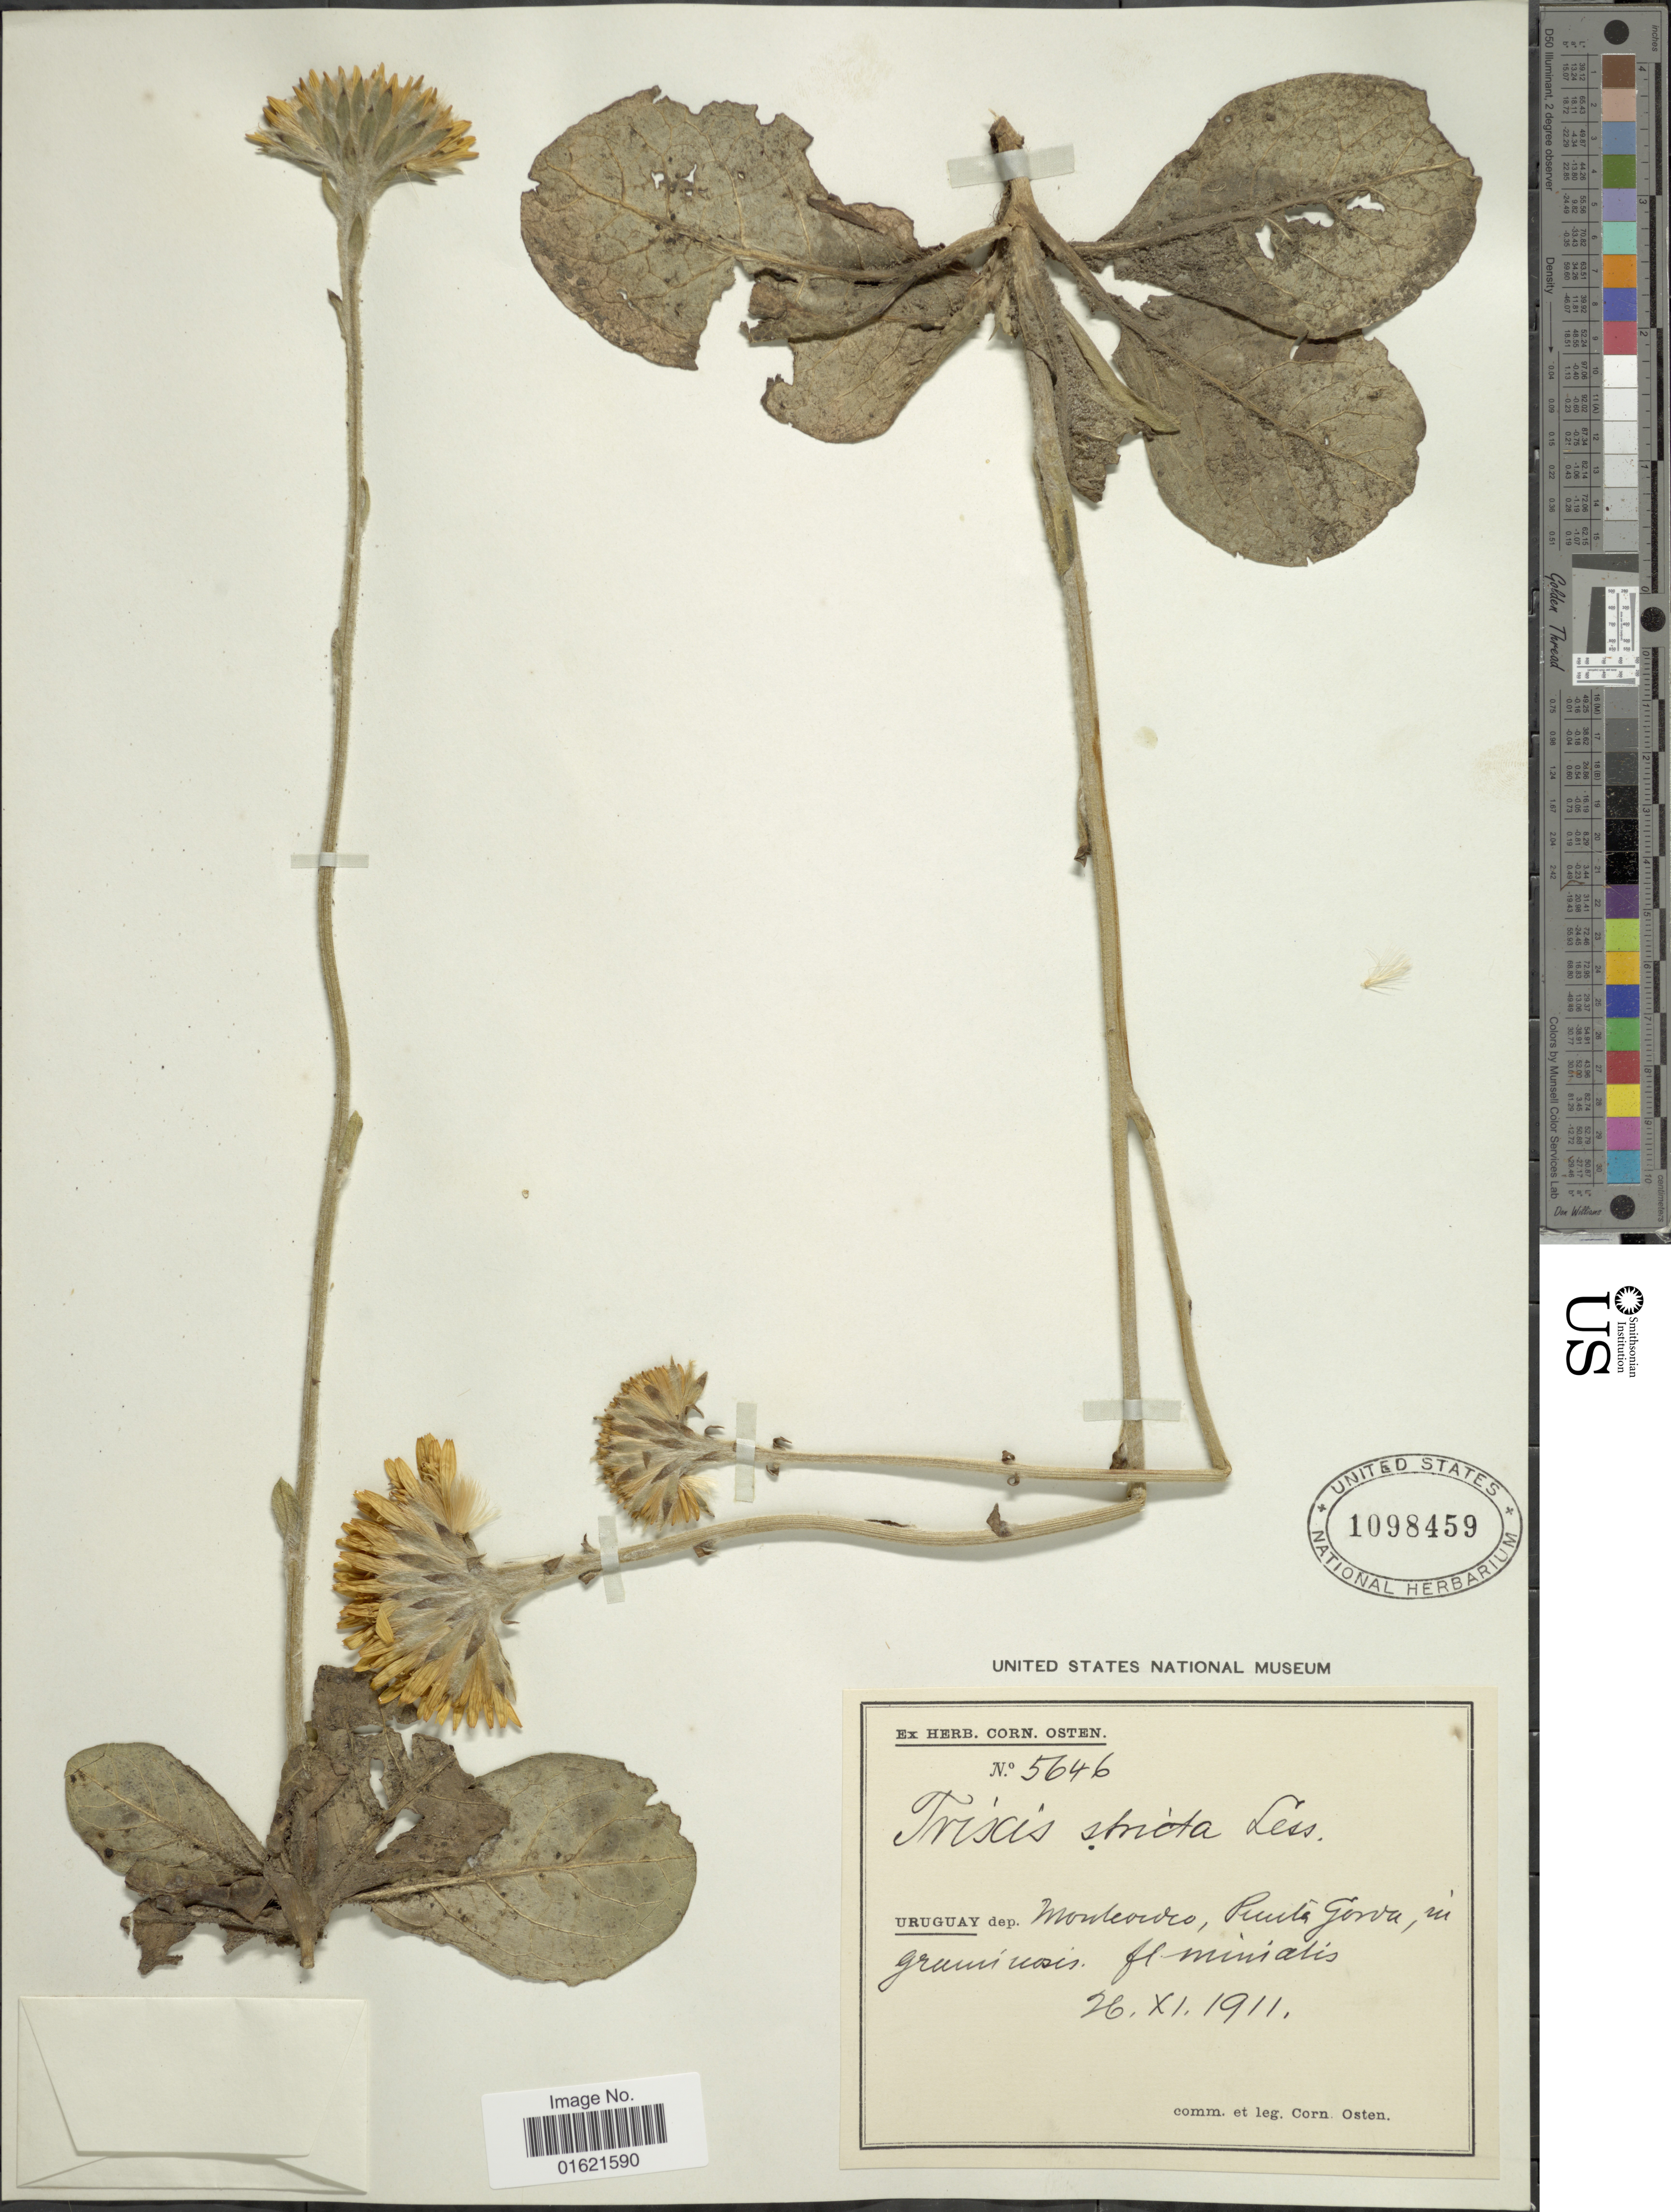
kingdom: Plantae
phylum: Tracheophyta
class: Magnoliopsida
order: Asterales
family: Asteraceae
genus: Criscia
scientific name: Criscia stricta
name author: (Spreng.) Katinas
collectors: C. Osten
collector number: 5646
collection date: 1911-11-26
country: Uruguay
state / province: Montevideo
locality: Punta Gorda.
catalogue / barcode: US 1098459